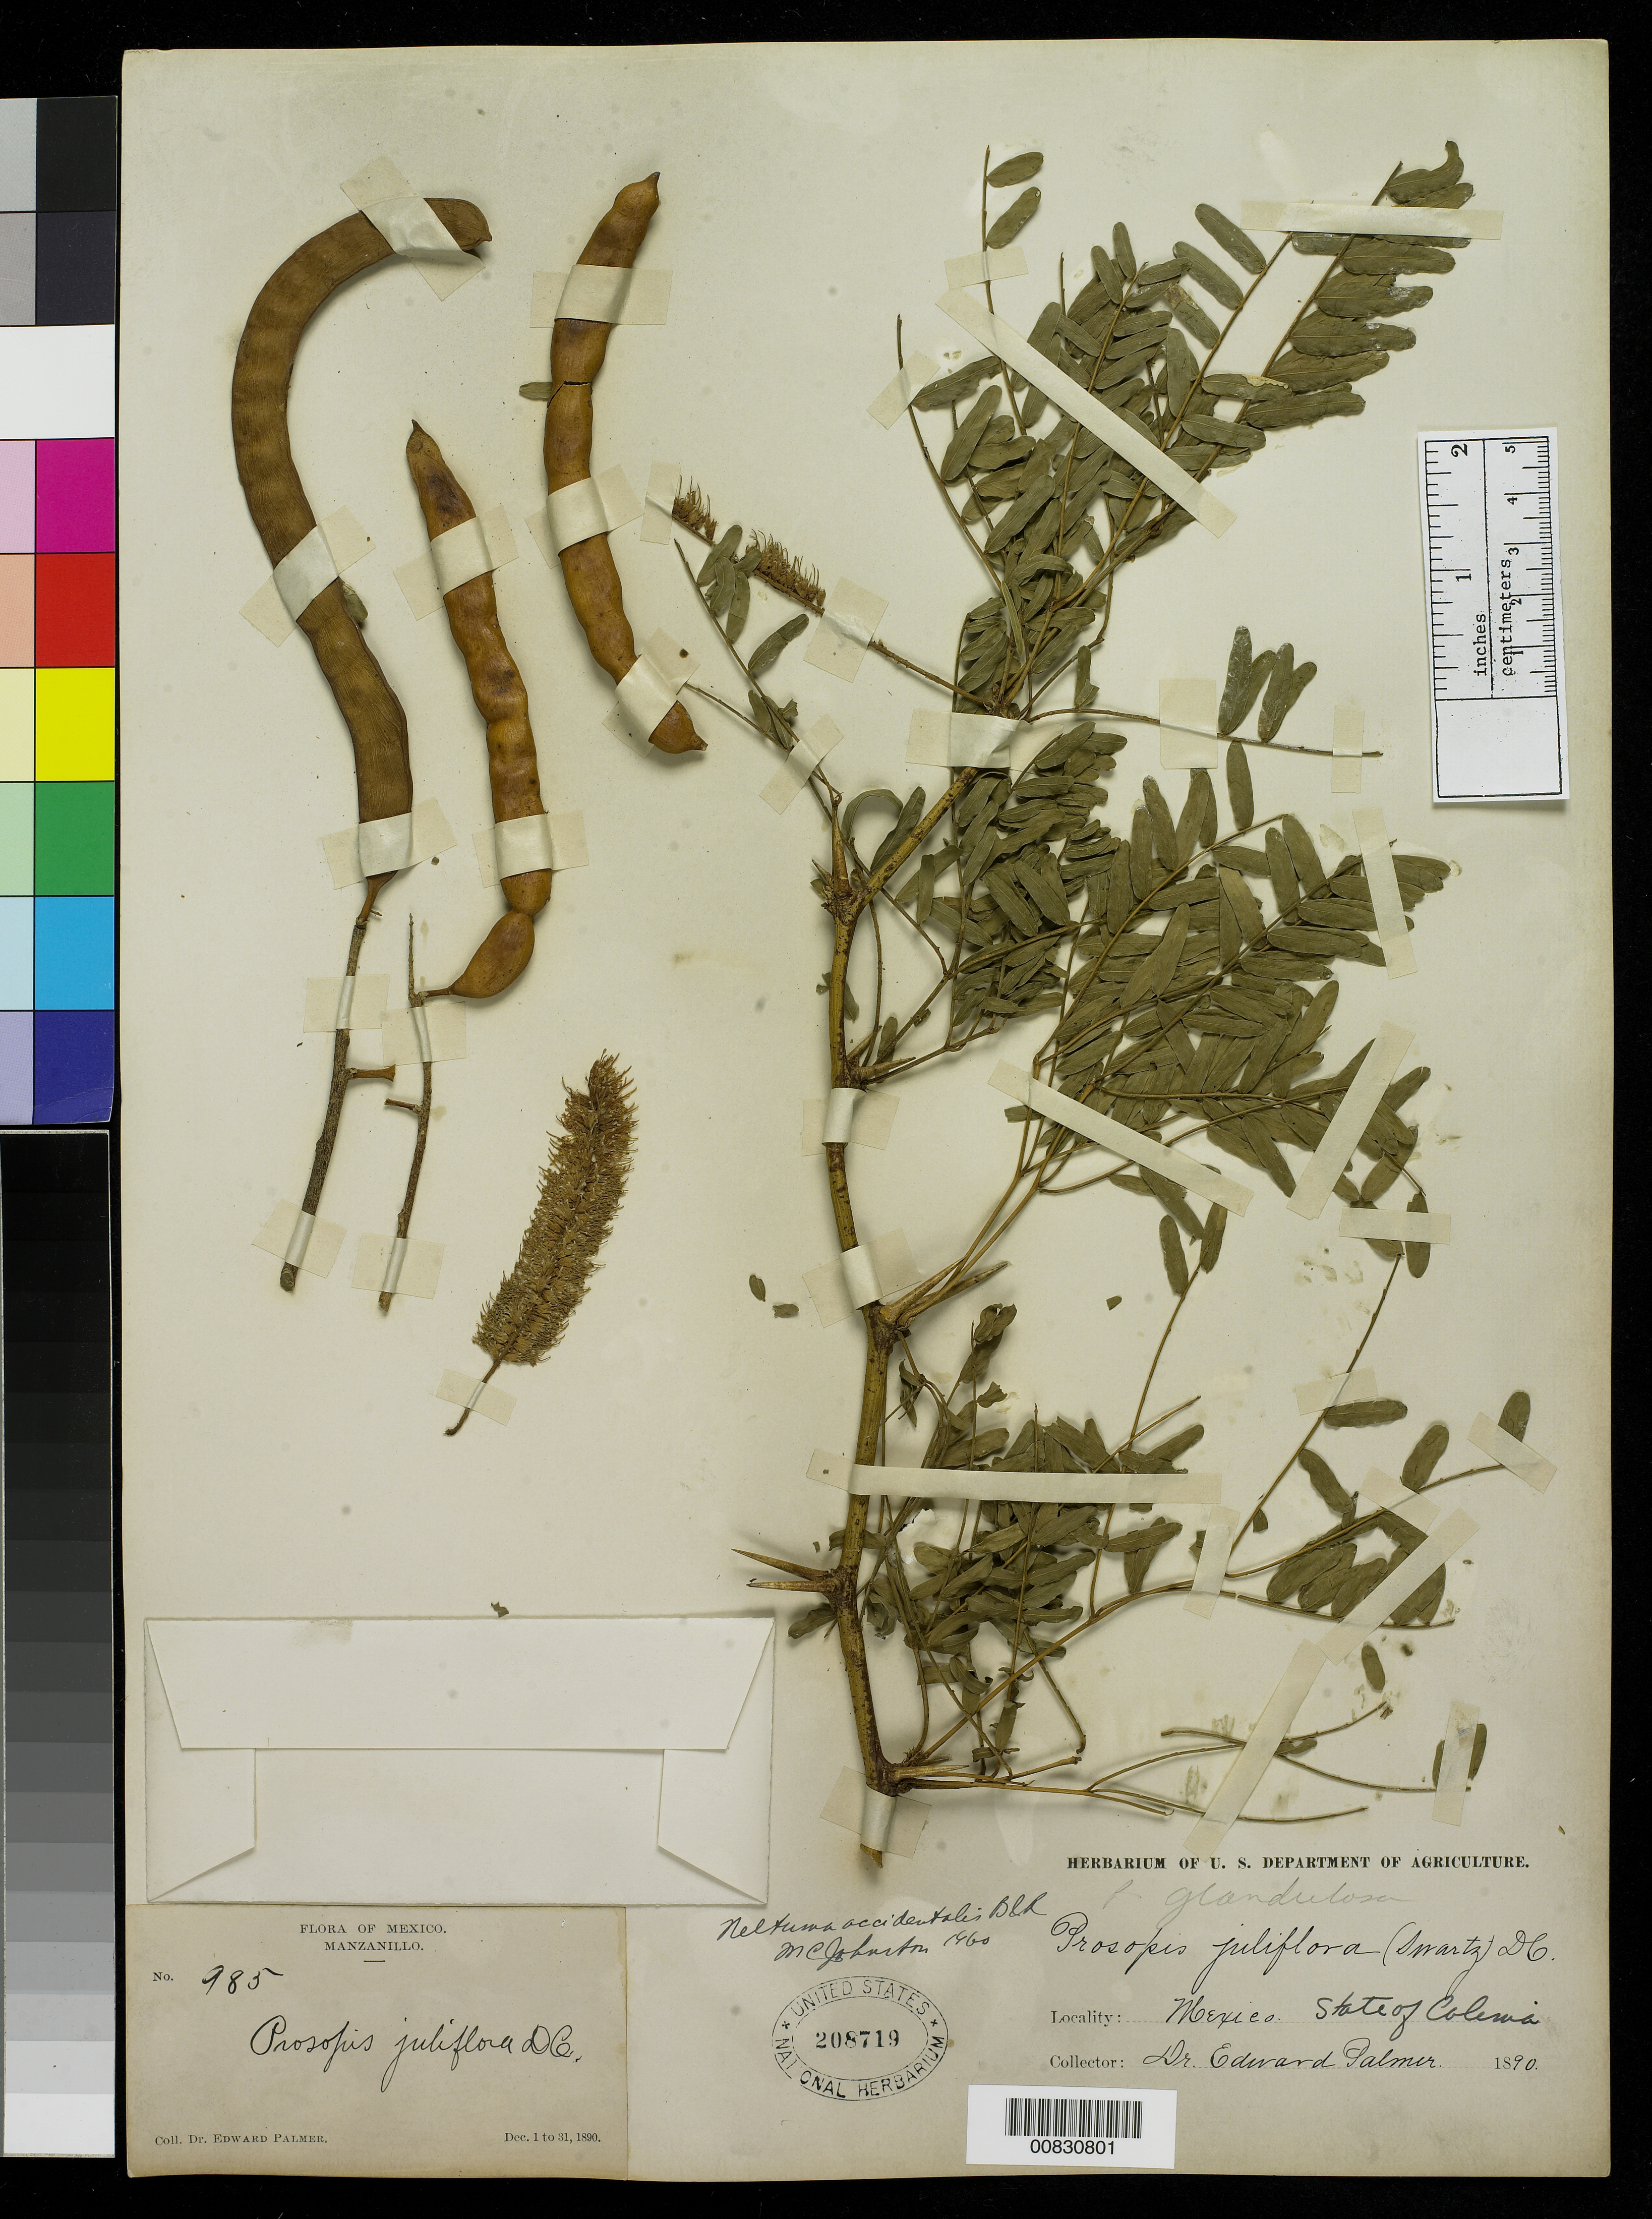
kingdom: Plantae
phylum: Tracheophyta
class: Magnoliopsida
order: Fabales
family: Fabaceae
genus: Neltuma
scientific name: Neltuma juliflora var. juliflora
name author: (Sw.) Raf.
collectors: E. Palmer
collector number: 985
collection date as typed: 01 Dec 1890 to 31 Dec 1890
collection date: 1890-12-01/1890-12-31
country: Mexico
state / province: Colima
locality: Manzanillo, Colima.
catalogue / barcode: US 208719